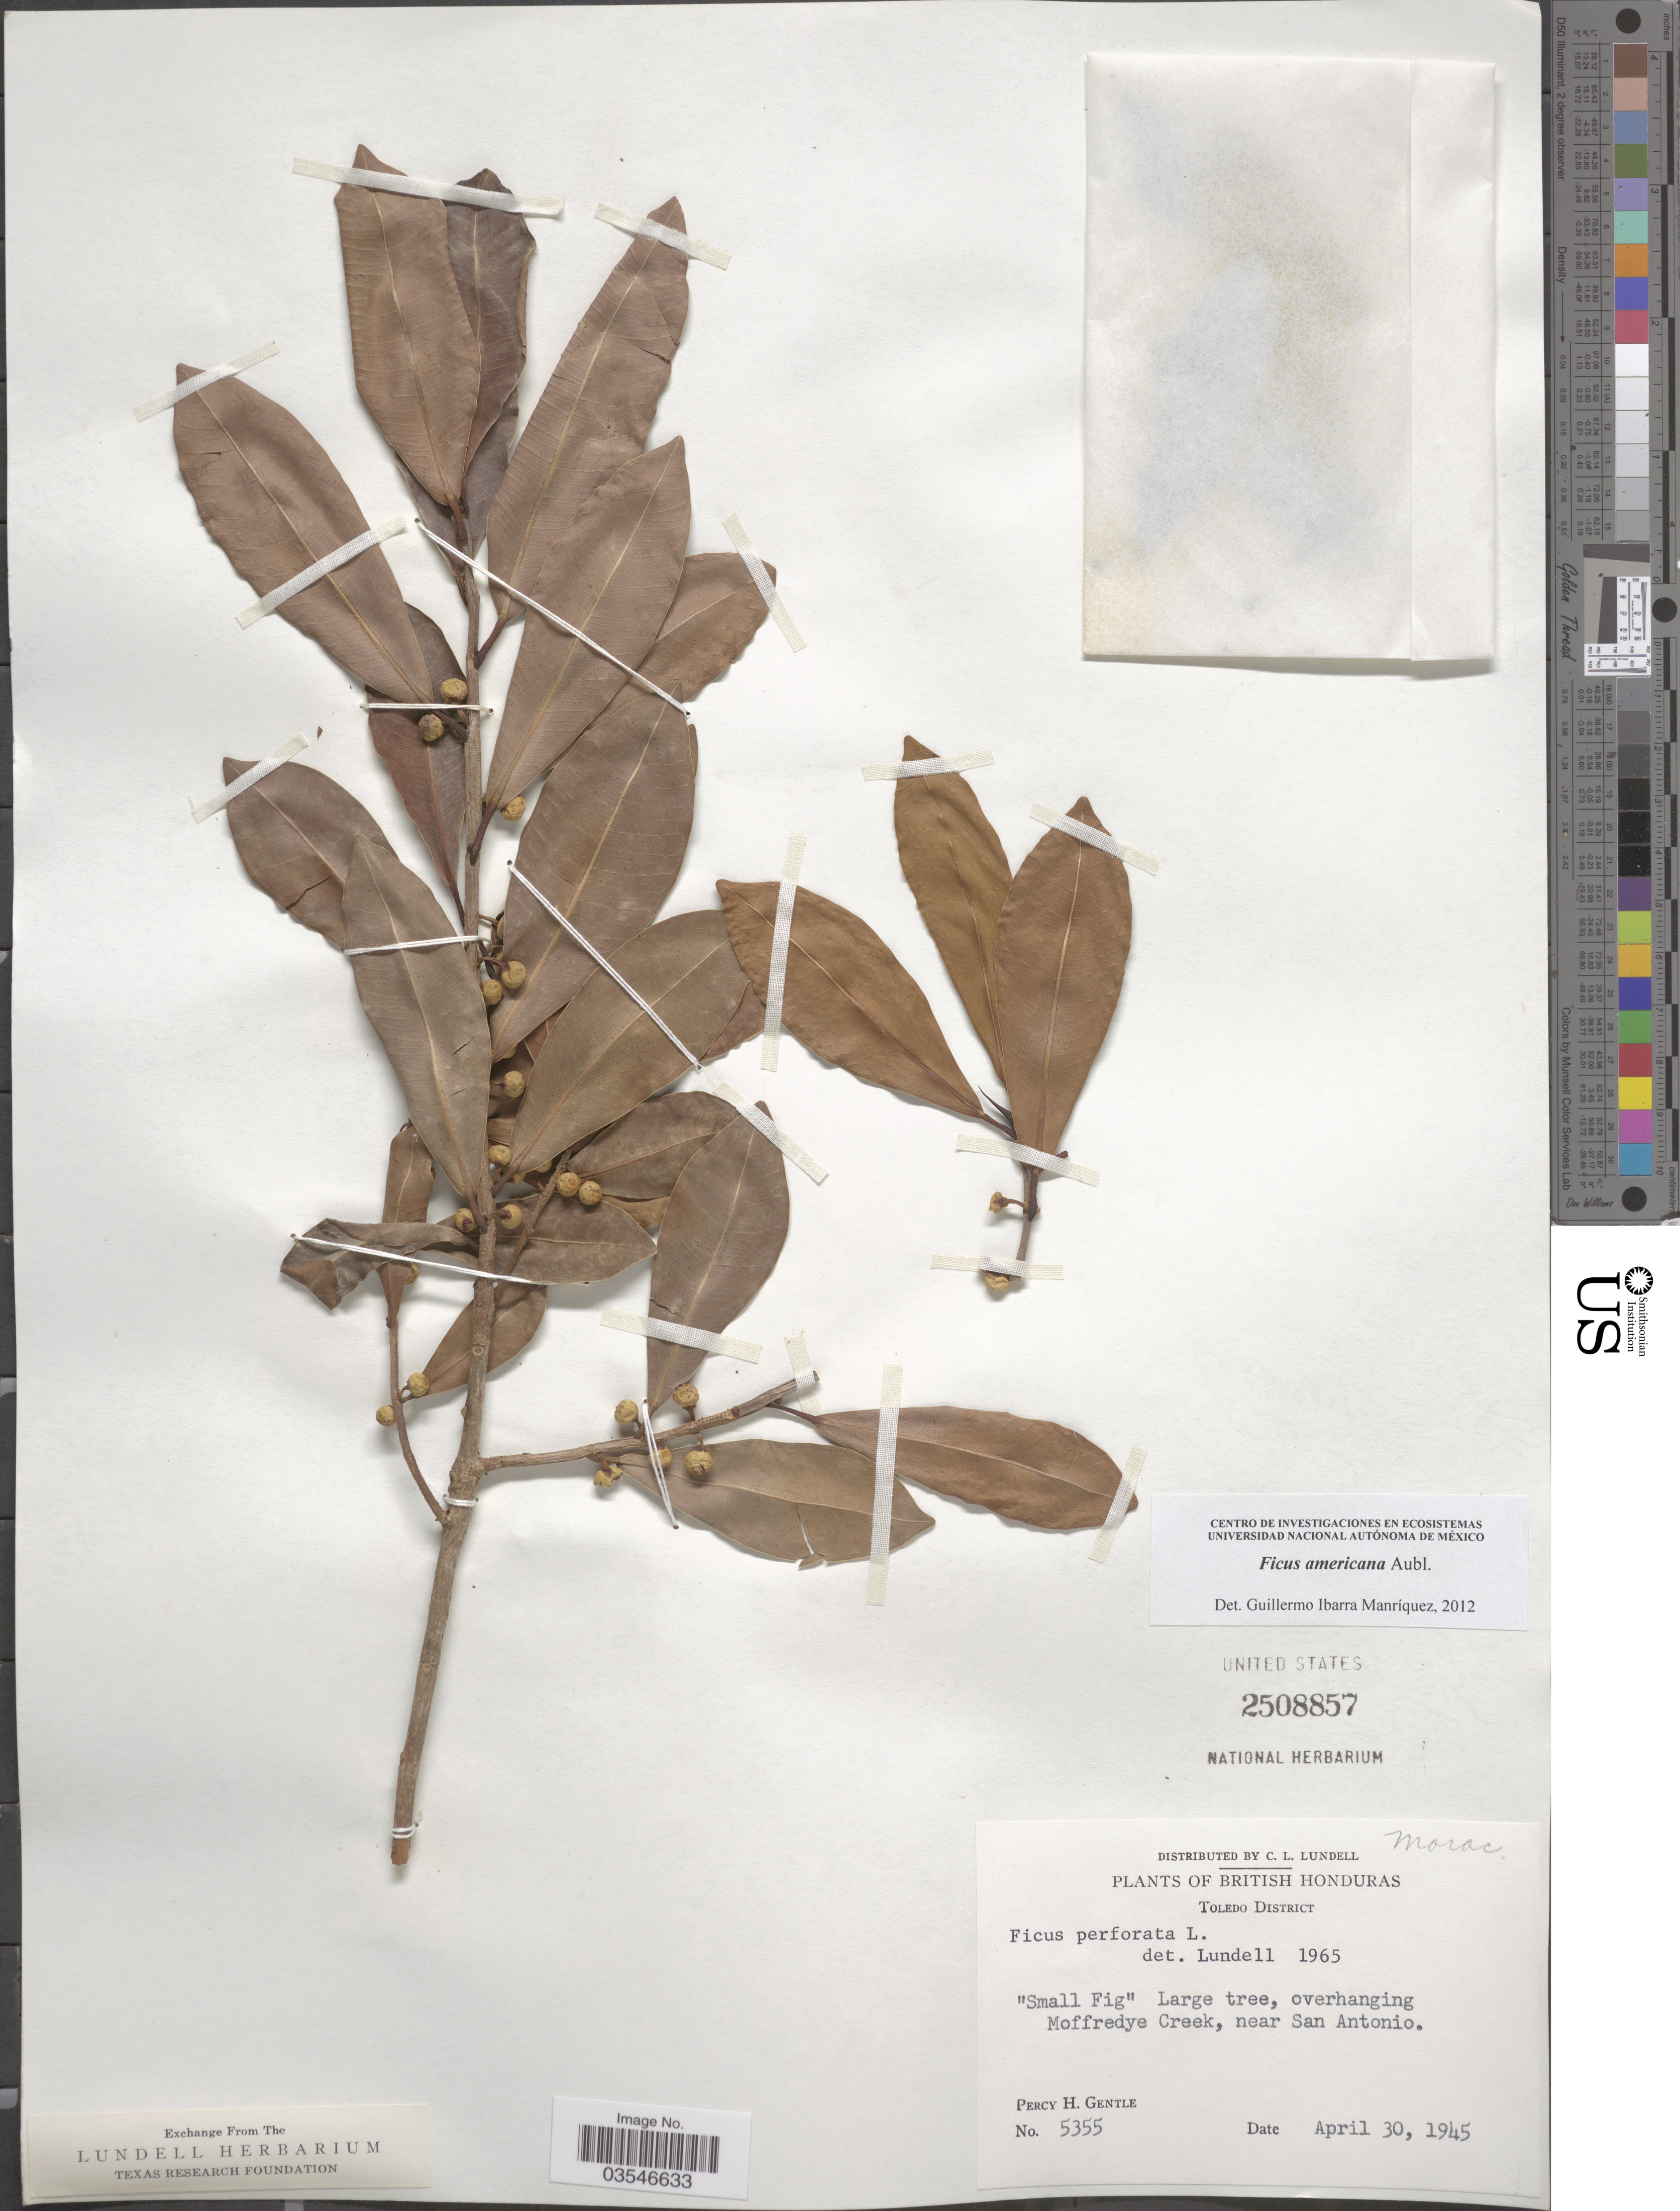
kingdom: Plantae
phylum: Tracheophyta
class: Magnoliopsida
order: Rosales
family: Moraceae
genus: Ficus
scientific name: Ficus americana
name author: Aubl.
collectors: P. H. Gentle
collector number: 5355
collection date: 1945-04-30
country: Belize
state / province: Toledo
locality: British Honduras. Toledo District. Moffredye Creek, near San Antonio.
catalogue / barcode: US 2508857